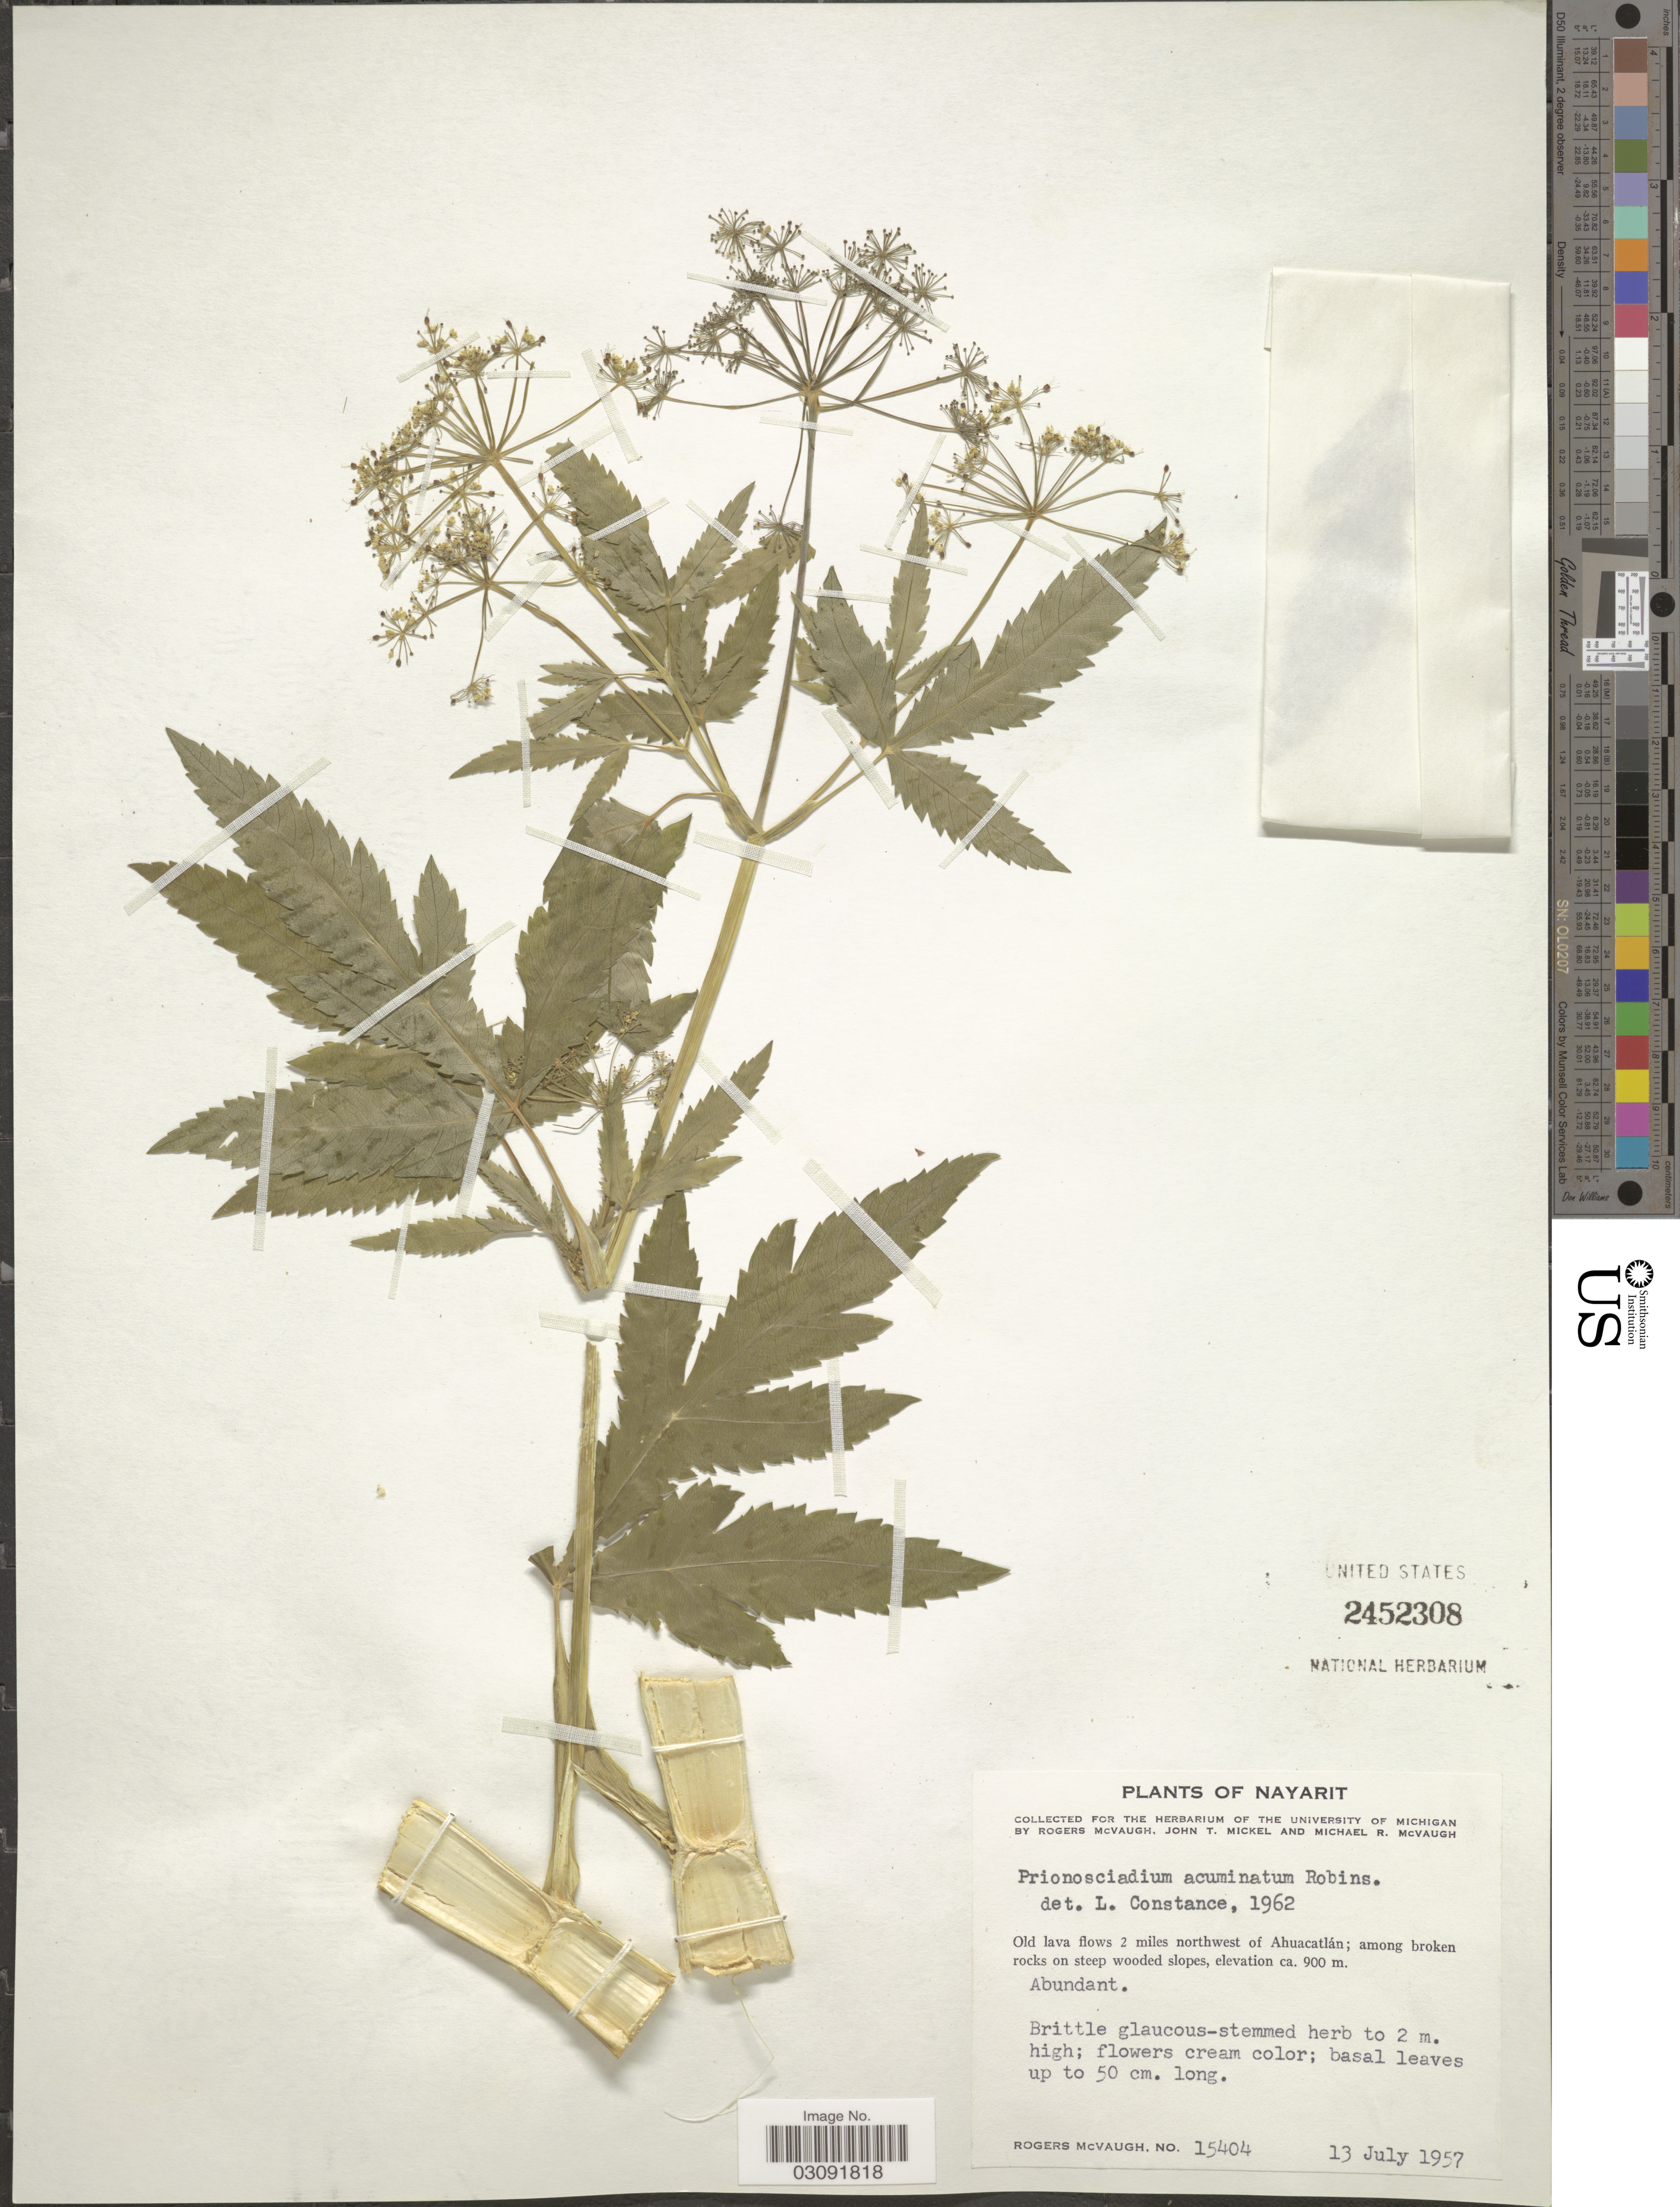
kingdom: Plantae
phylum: Tracheophyta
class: Magnoliopsida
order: Apiales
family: Apiaceae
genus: Prionosciadium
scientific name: Prionosciadium acuminatum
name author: B.L. Rob. ex J.M. Coult. & Rose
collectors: R. McVaugh, J. T. Mickel & M. R. McVaugh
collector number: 15404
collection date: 1957-07-13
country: Mexico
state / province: Nayarit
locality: Old lava flows 2 miles northwest of Ahuacatlán; among broken rocks on steep wooded slopes.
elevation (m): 900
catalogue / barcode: US 2452308